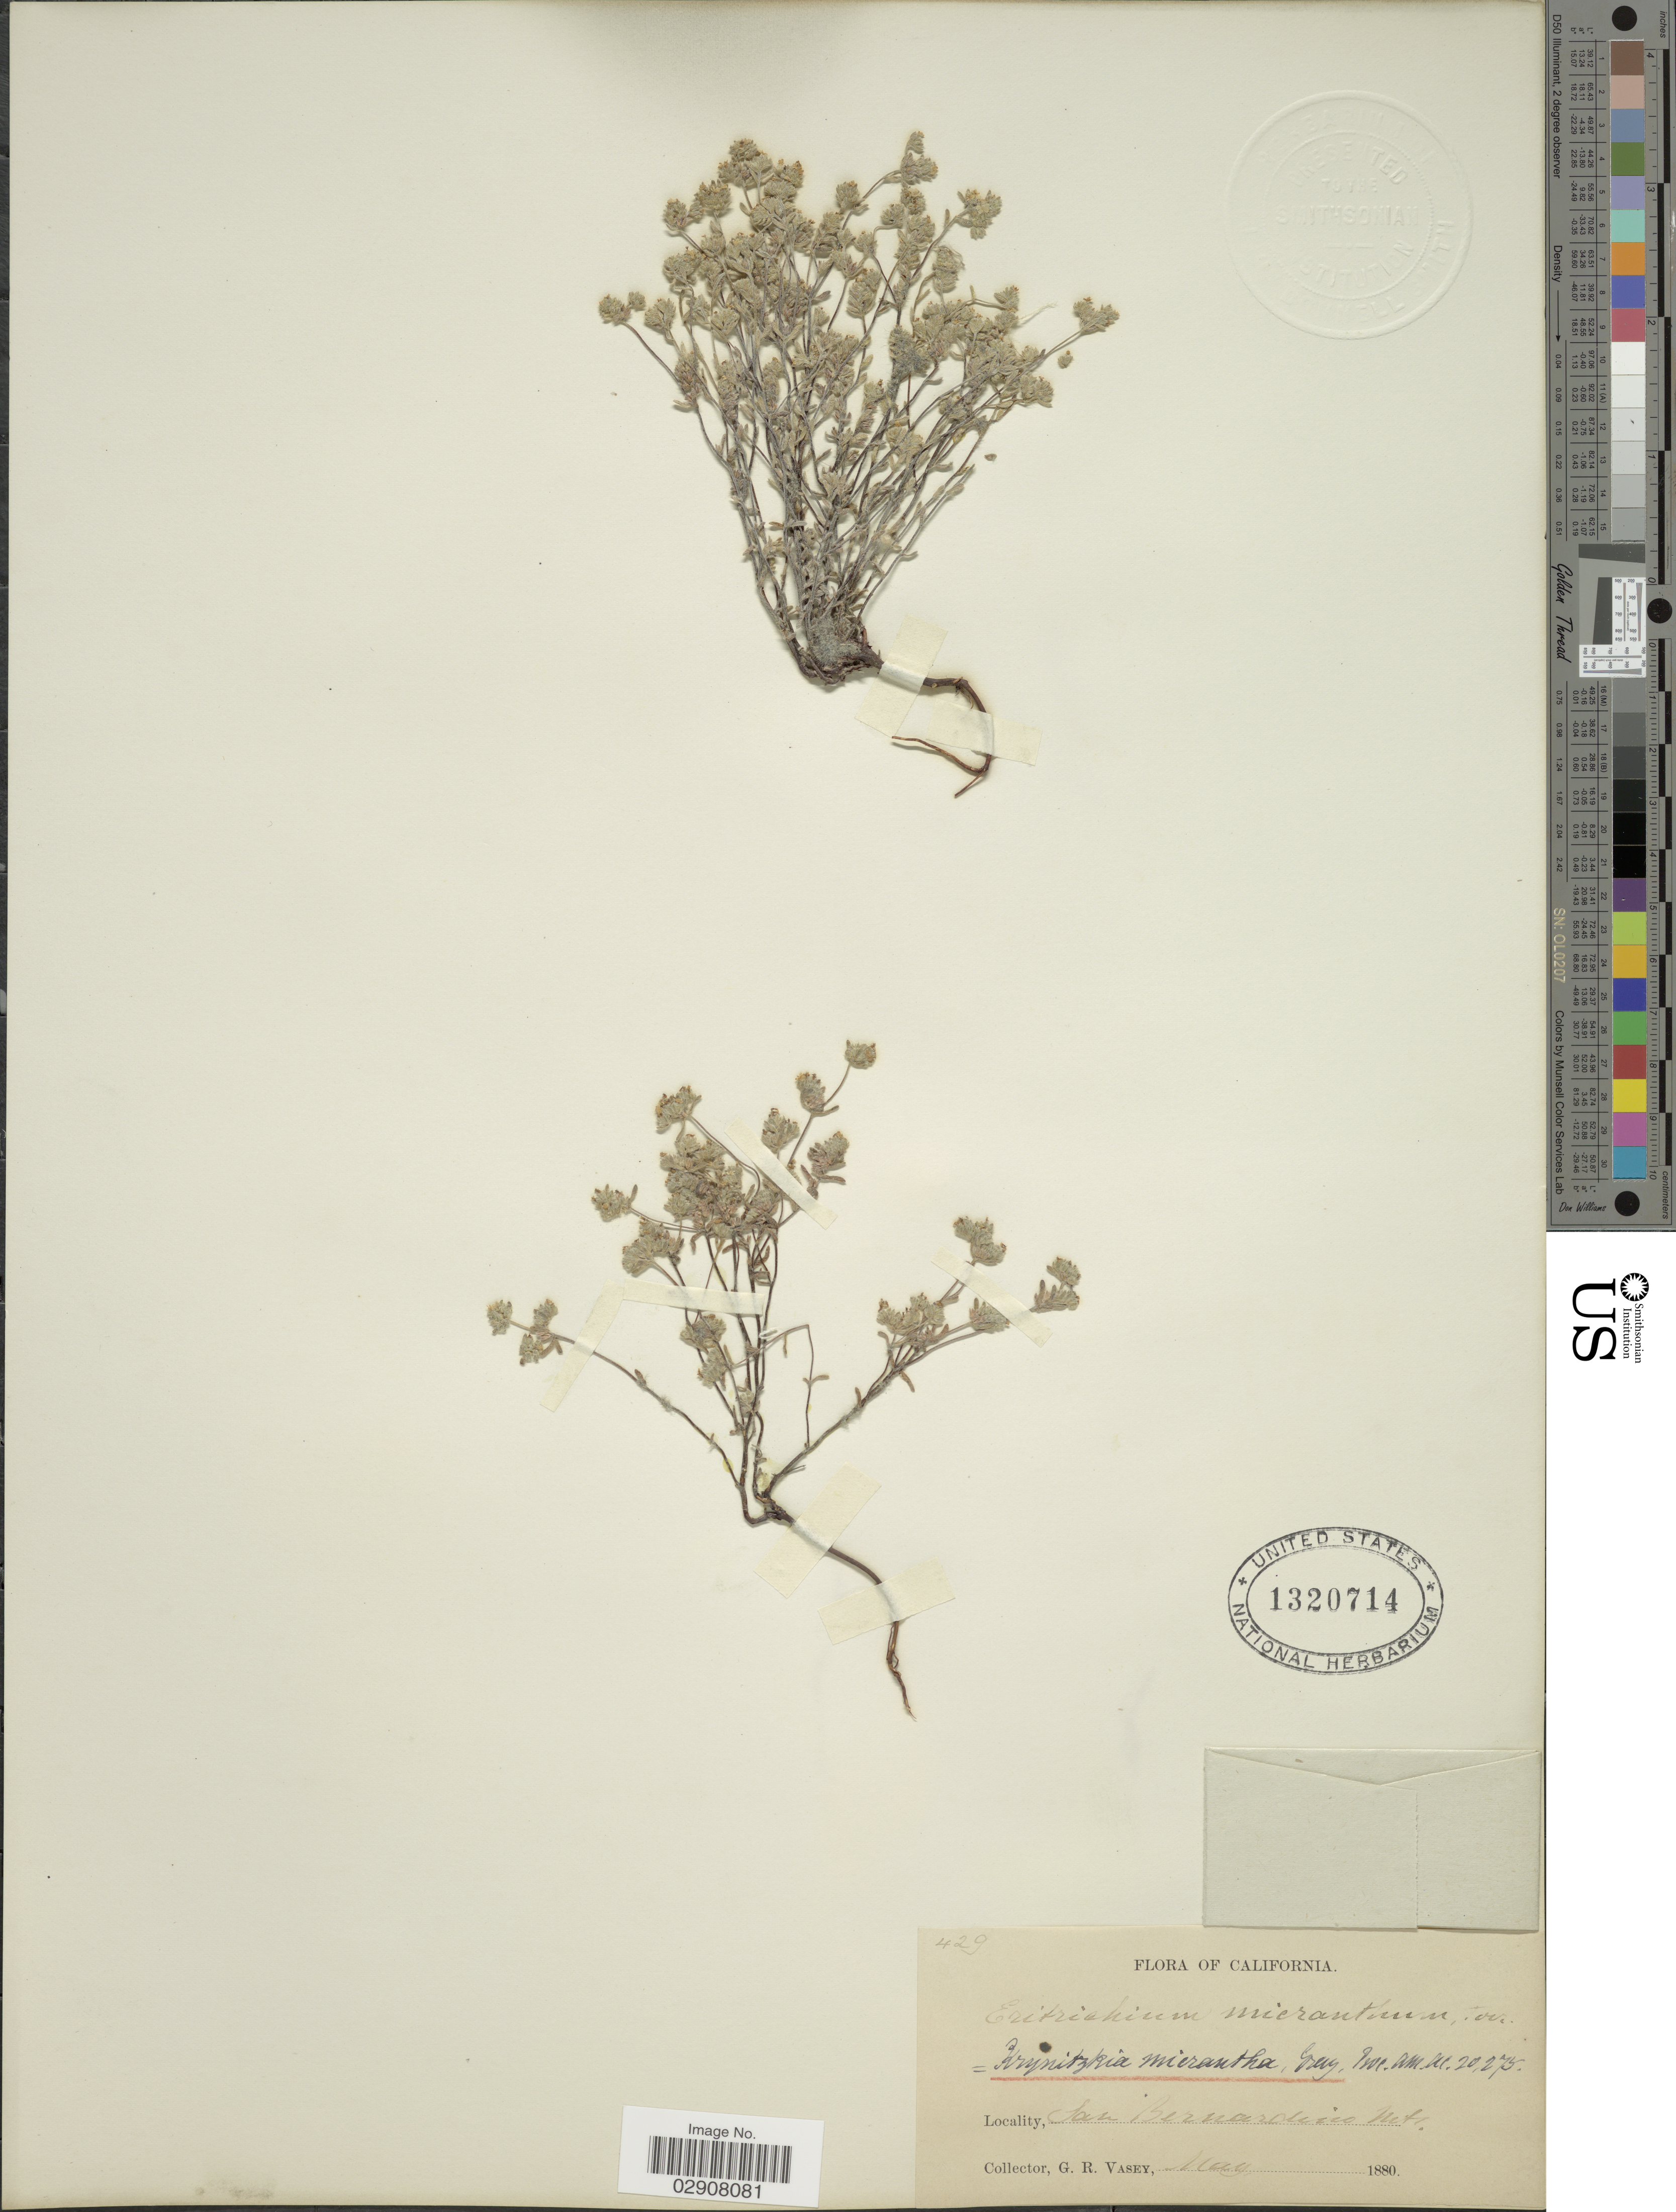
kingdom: Plantae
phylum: Tracheophyta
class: Magnoliopsida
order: Boraginales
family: Boraginaceae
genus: Cryptantha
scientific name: Cryptantha micrantha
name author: (Torr.) I.M. Johnst.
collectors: G. R. Vasey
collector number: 429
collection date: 1880-05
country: United States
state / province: California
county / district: San Bernardino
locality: San Bernardino Mts.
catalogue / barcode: US 1320714